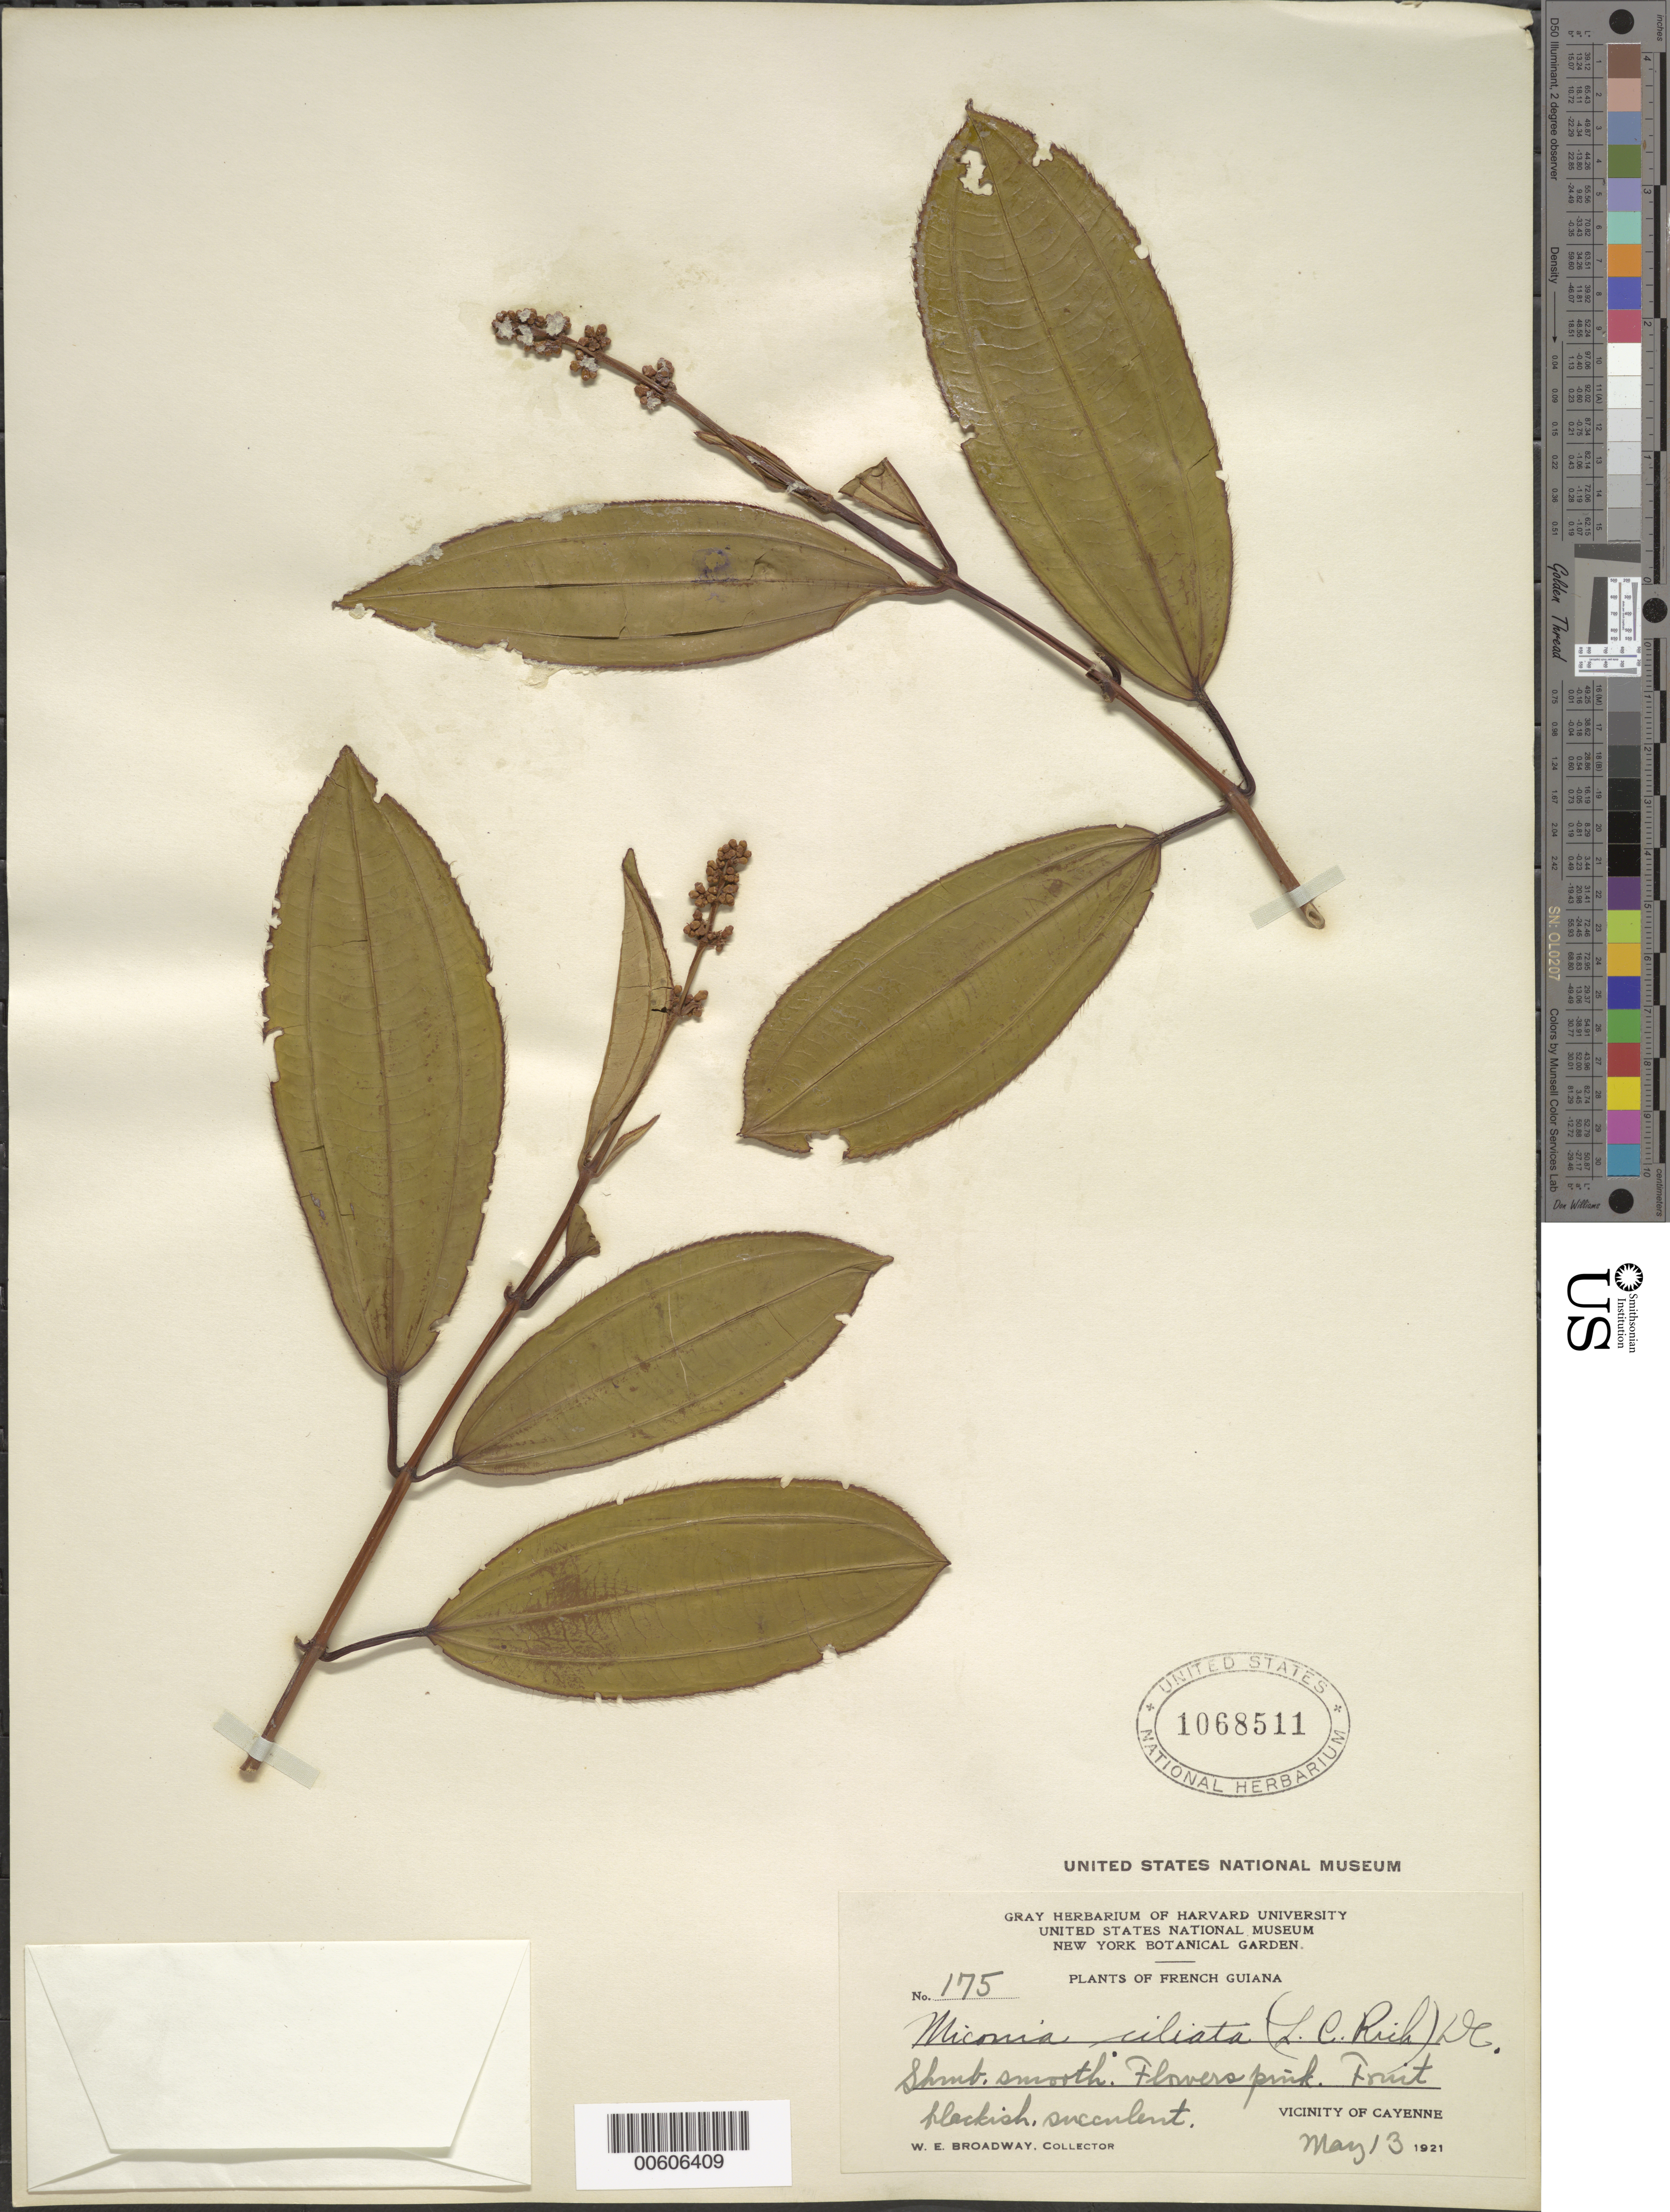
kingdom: Plantae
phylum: Tracheophyta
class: Magnoliopsida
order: Myrtales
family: Melastomataceae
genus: Miconia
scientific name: Miconia ciliata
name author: (Rich.) DC.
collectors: W. E. Broadway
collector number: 175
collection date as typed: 13-May-21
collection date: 1921-05-13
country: French Guiana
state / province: Cayenne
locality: Cayenne, vic.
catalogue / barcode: US 1068511